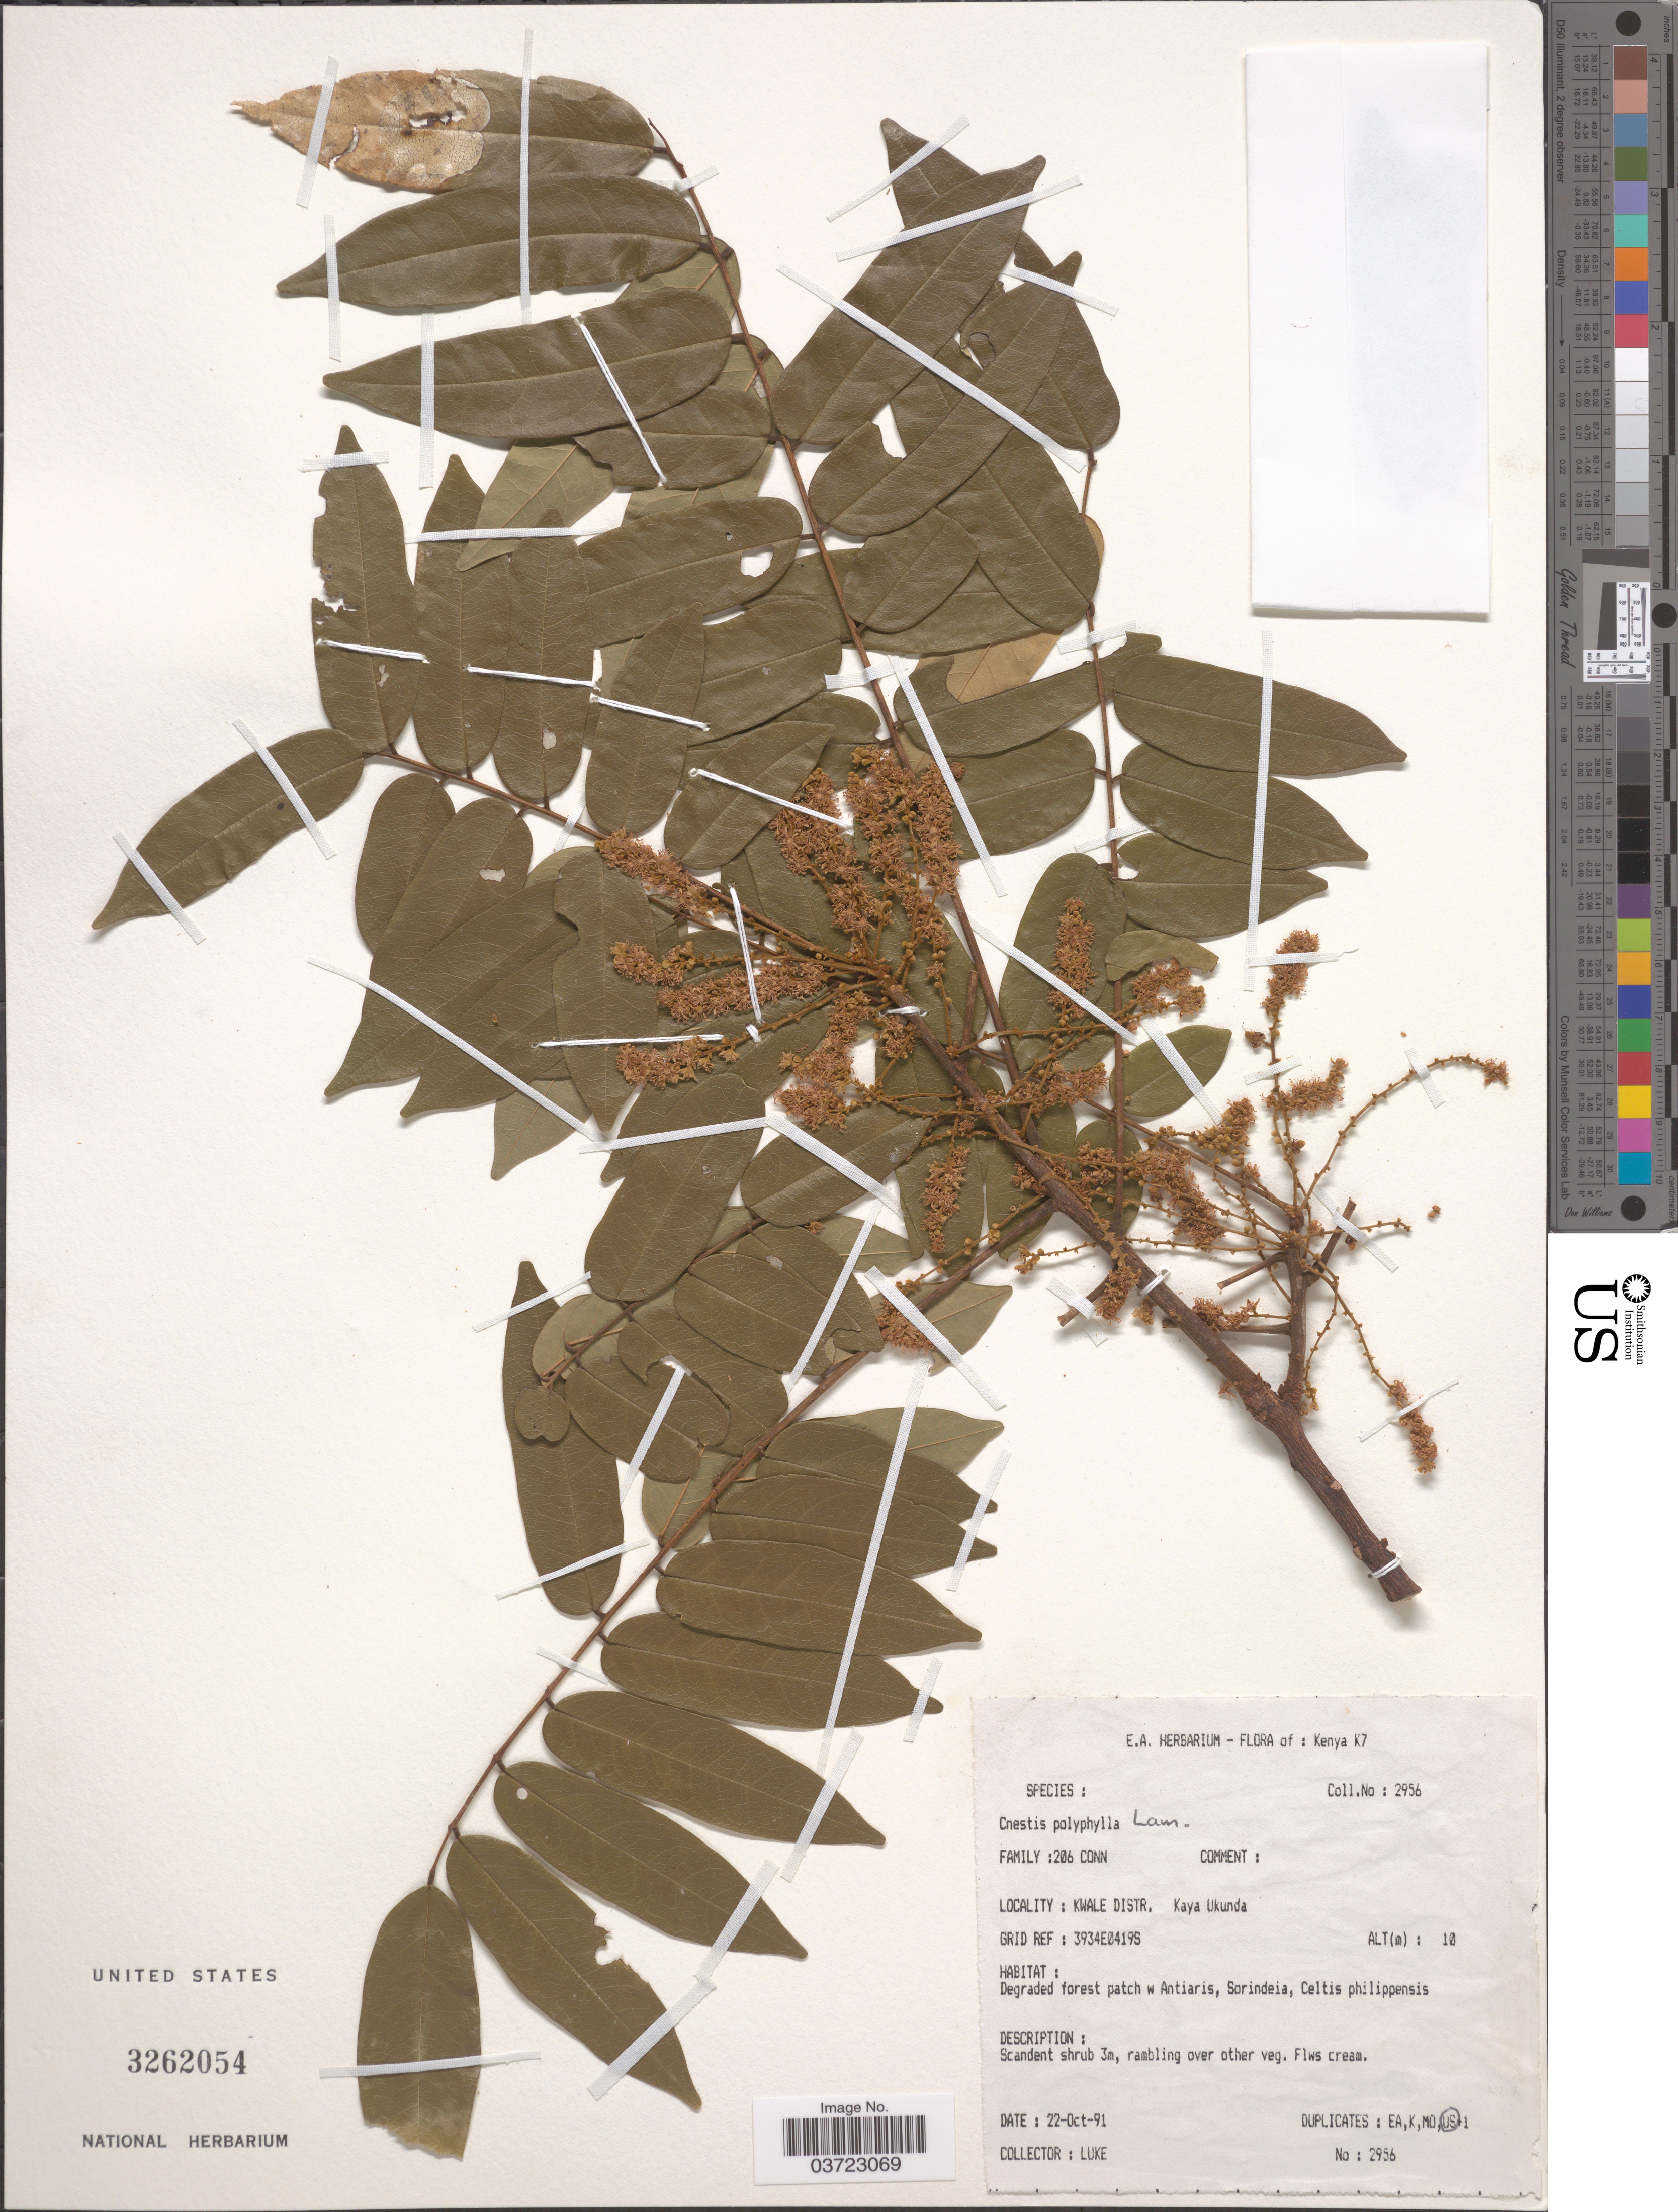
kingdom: Plantae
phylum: Tracheophyta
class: Magnoliopsida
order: Oxalidales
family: Connaraceae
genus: Cnestis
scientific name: Cnestis polyphylla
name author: Lam.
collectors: -. Luke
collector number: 2956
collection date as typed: Transcribed d/m/y: 22/10/91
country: Kenya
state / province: Kwale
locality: Kwale Distr. Kaya Ukunda.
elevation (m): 10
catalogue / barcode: US 3262054